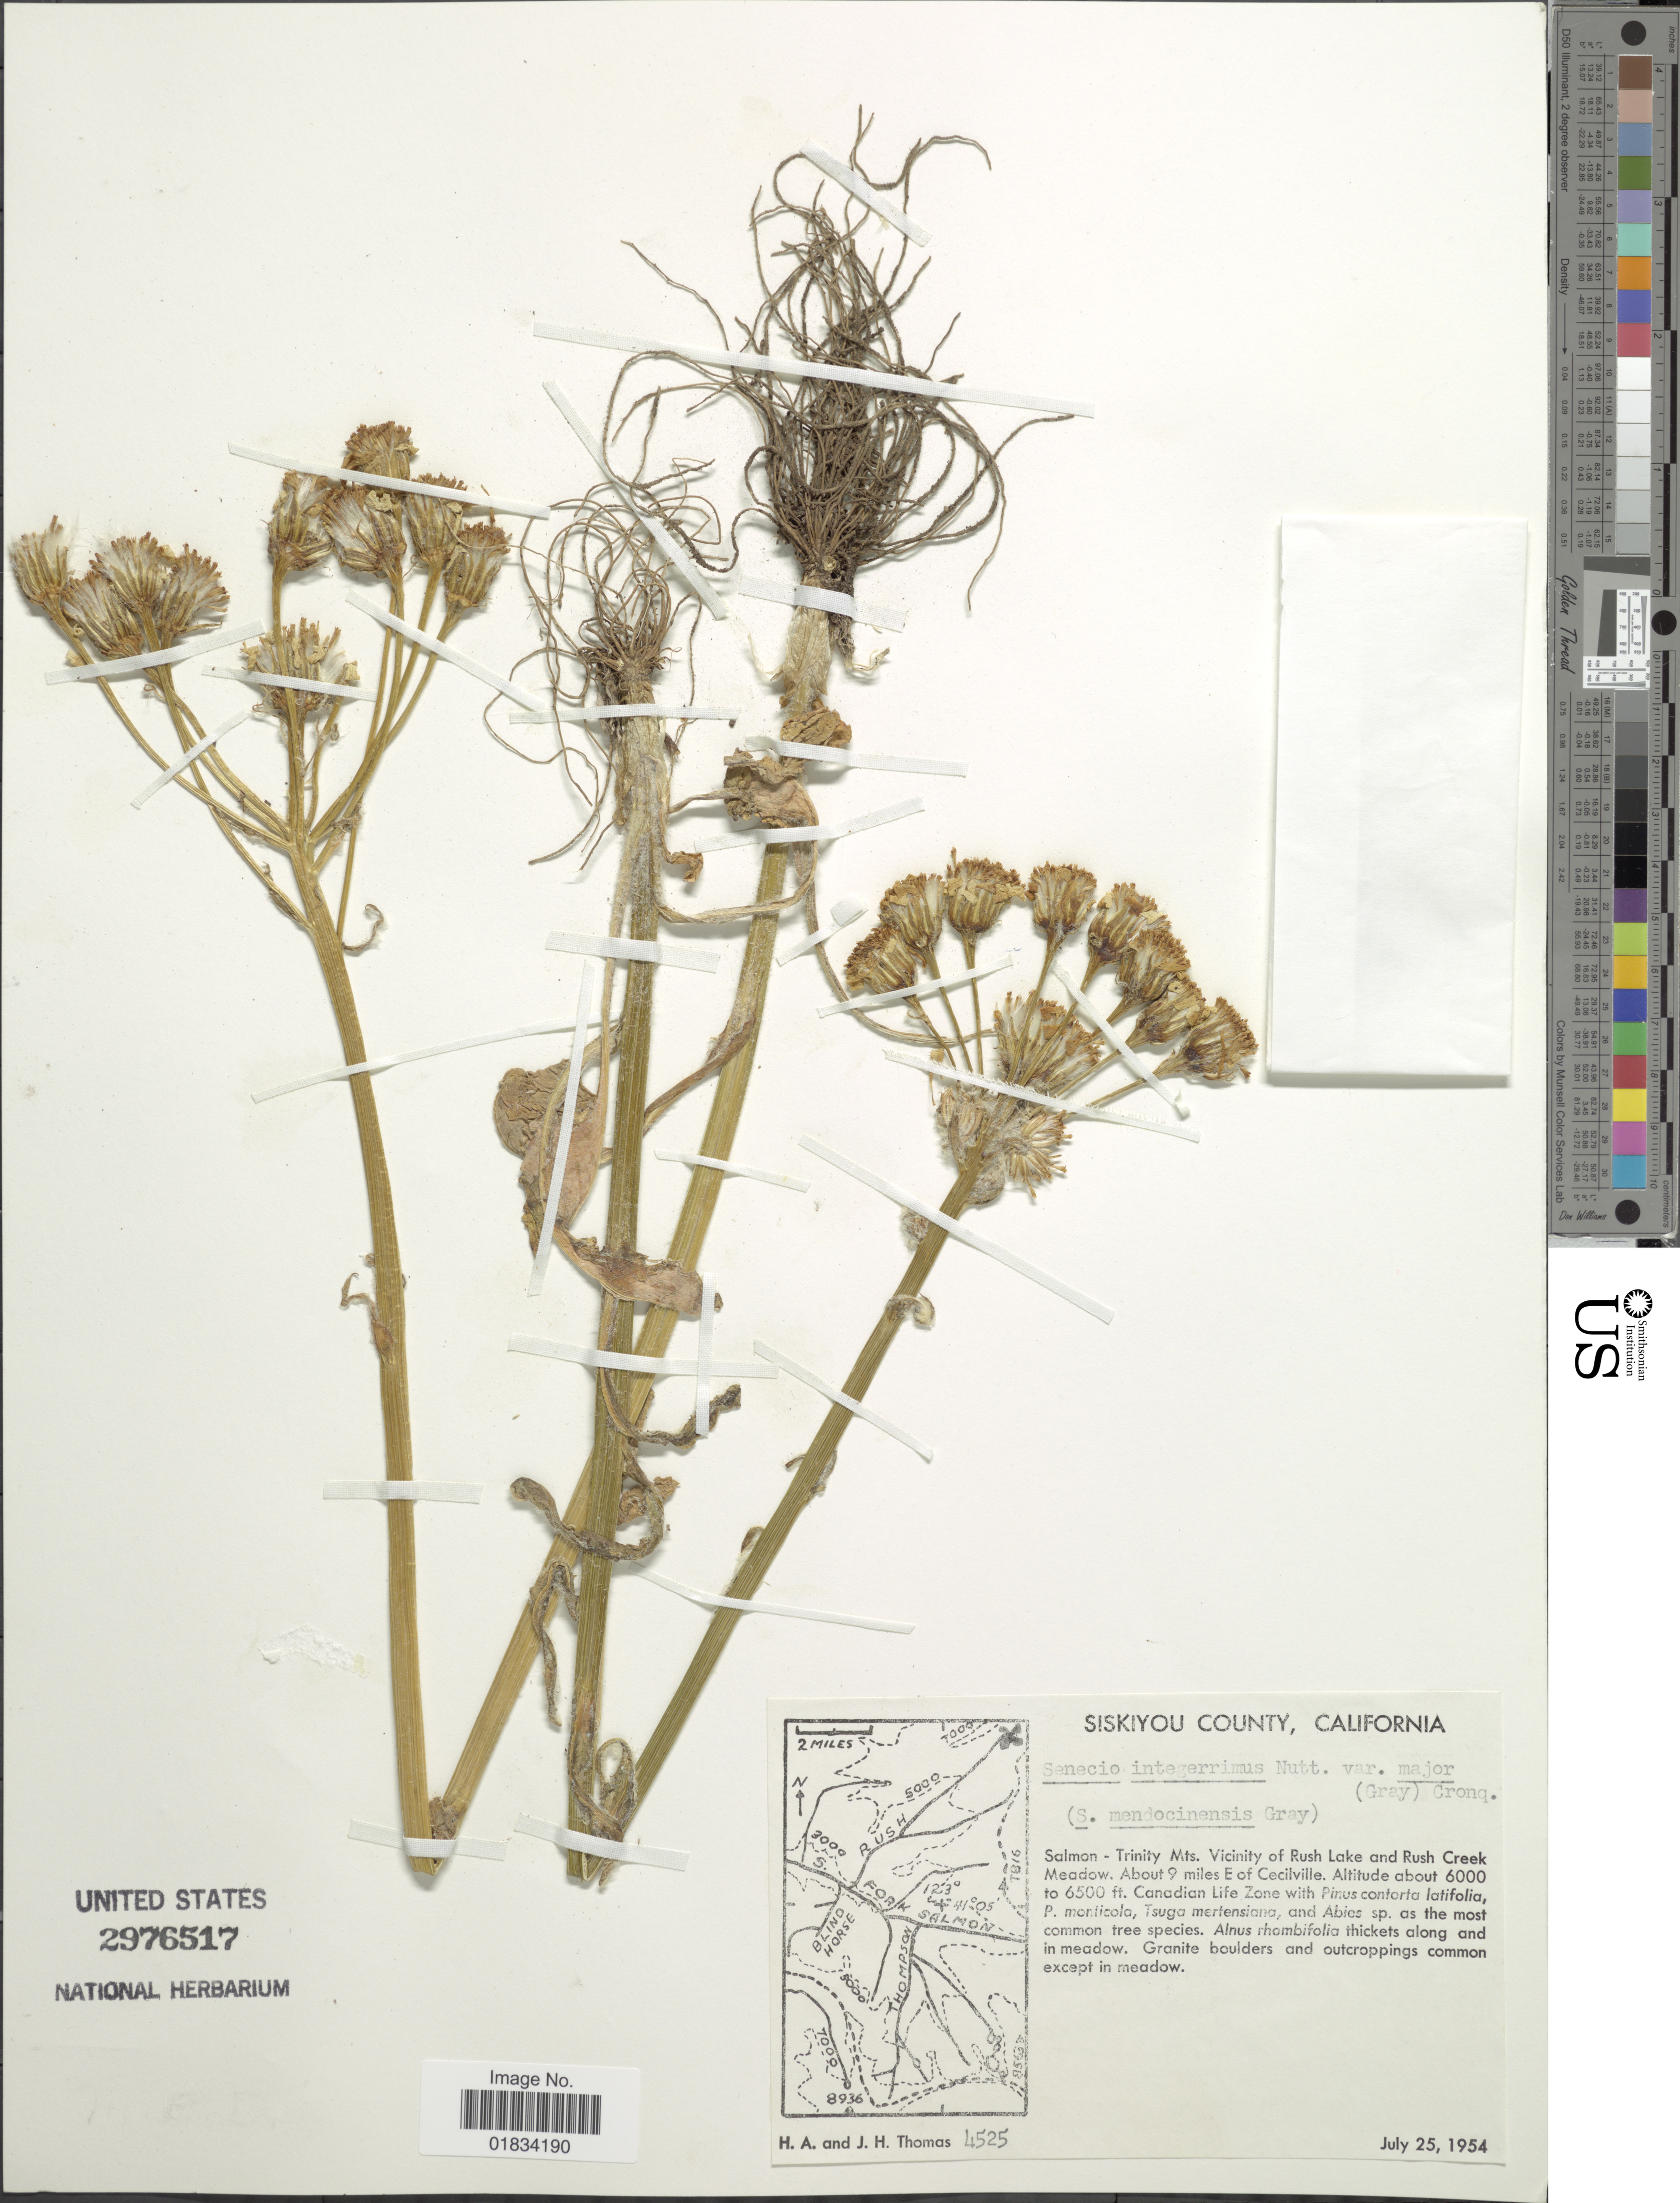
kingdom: Plantae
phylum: Tracheophyta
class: Magnoliopsida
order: Asterales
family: Asteraceae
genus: Senecio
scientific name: Senecio integerrimus var. exaltatus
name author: (Nutt.) Cronq.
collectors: H. Thomas & J. H. Thomas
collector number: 4525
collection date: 1954-07-25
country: United States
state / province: California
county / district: Siskiyou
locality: Siskiyou County, Salmon - Trinity Mts. Vicinity of Rush Lake and Rush Creek Meadow. About 9 miles E of Cecilville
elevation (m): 1981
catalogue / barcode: US 2976517